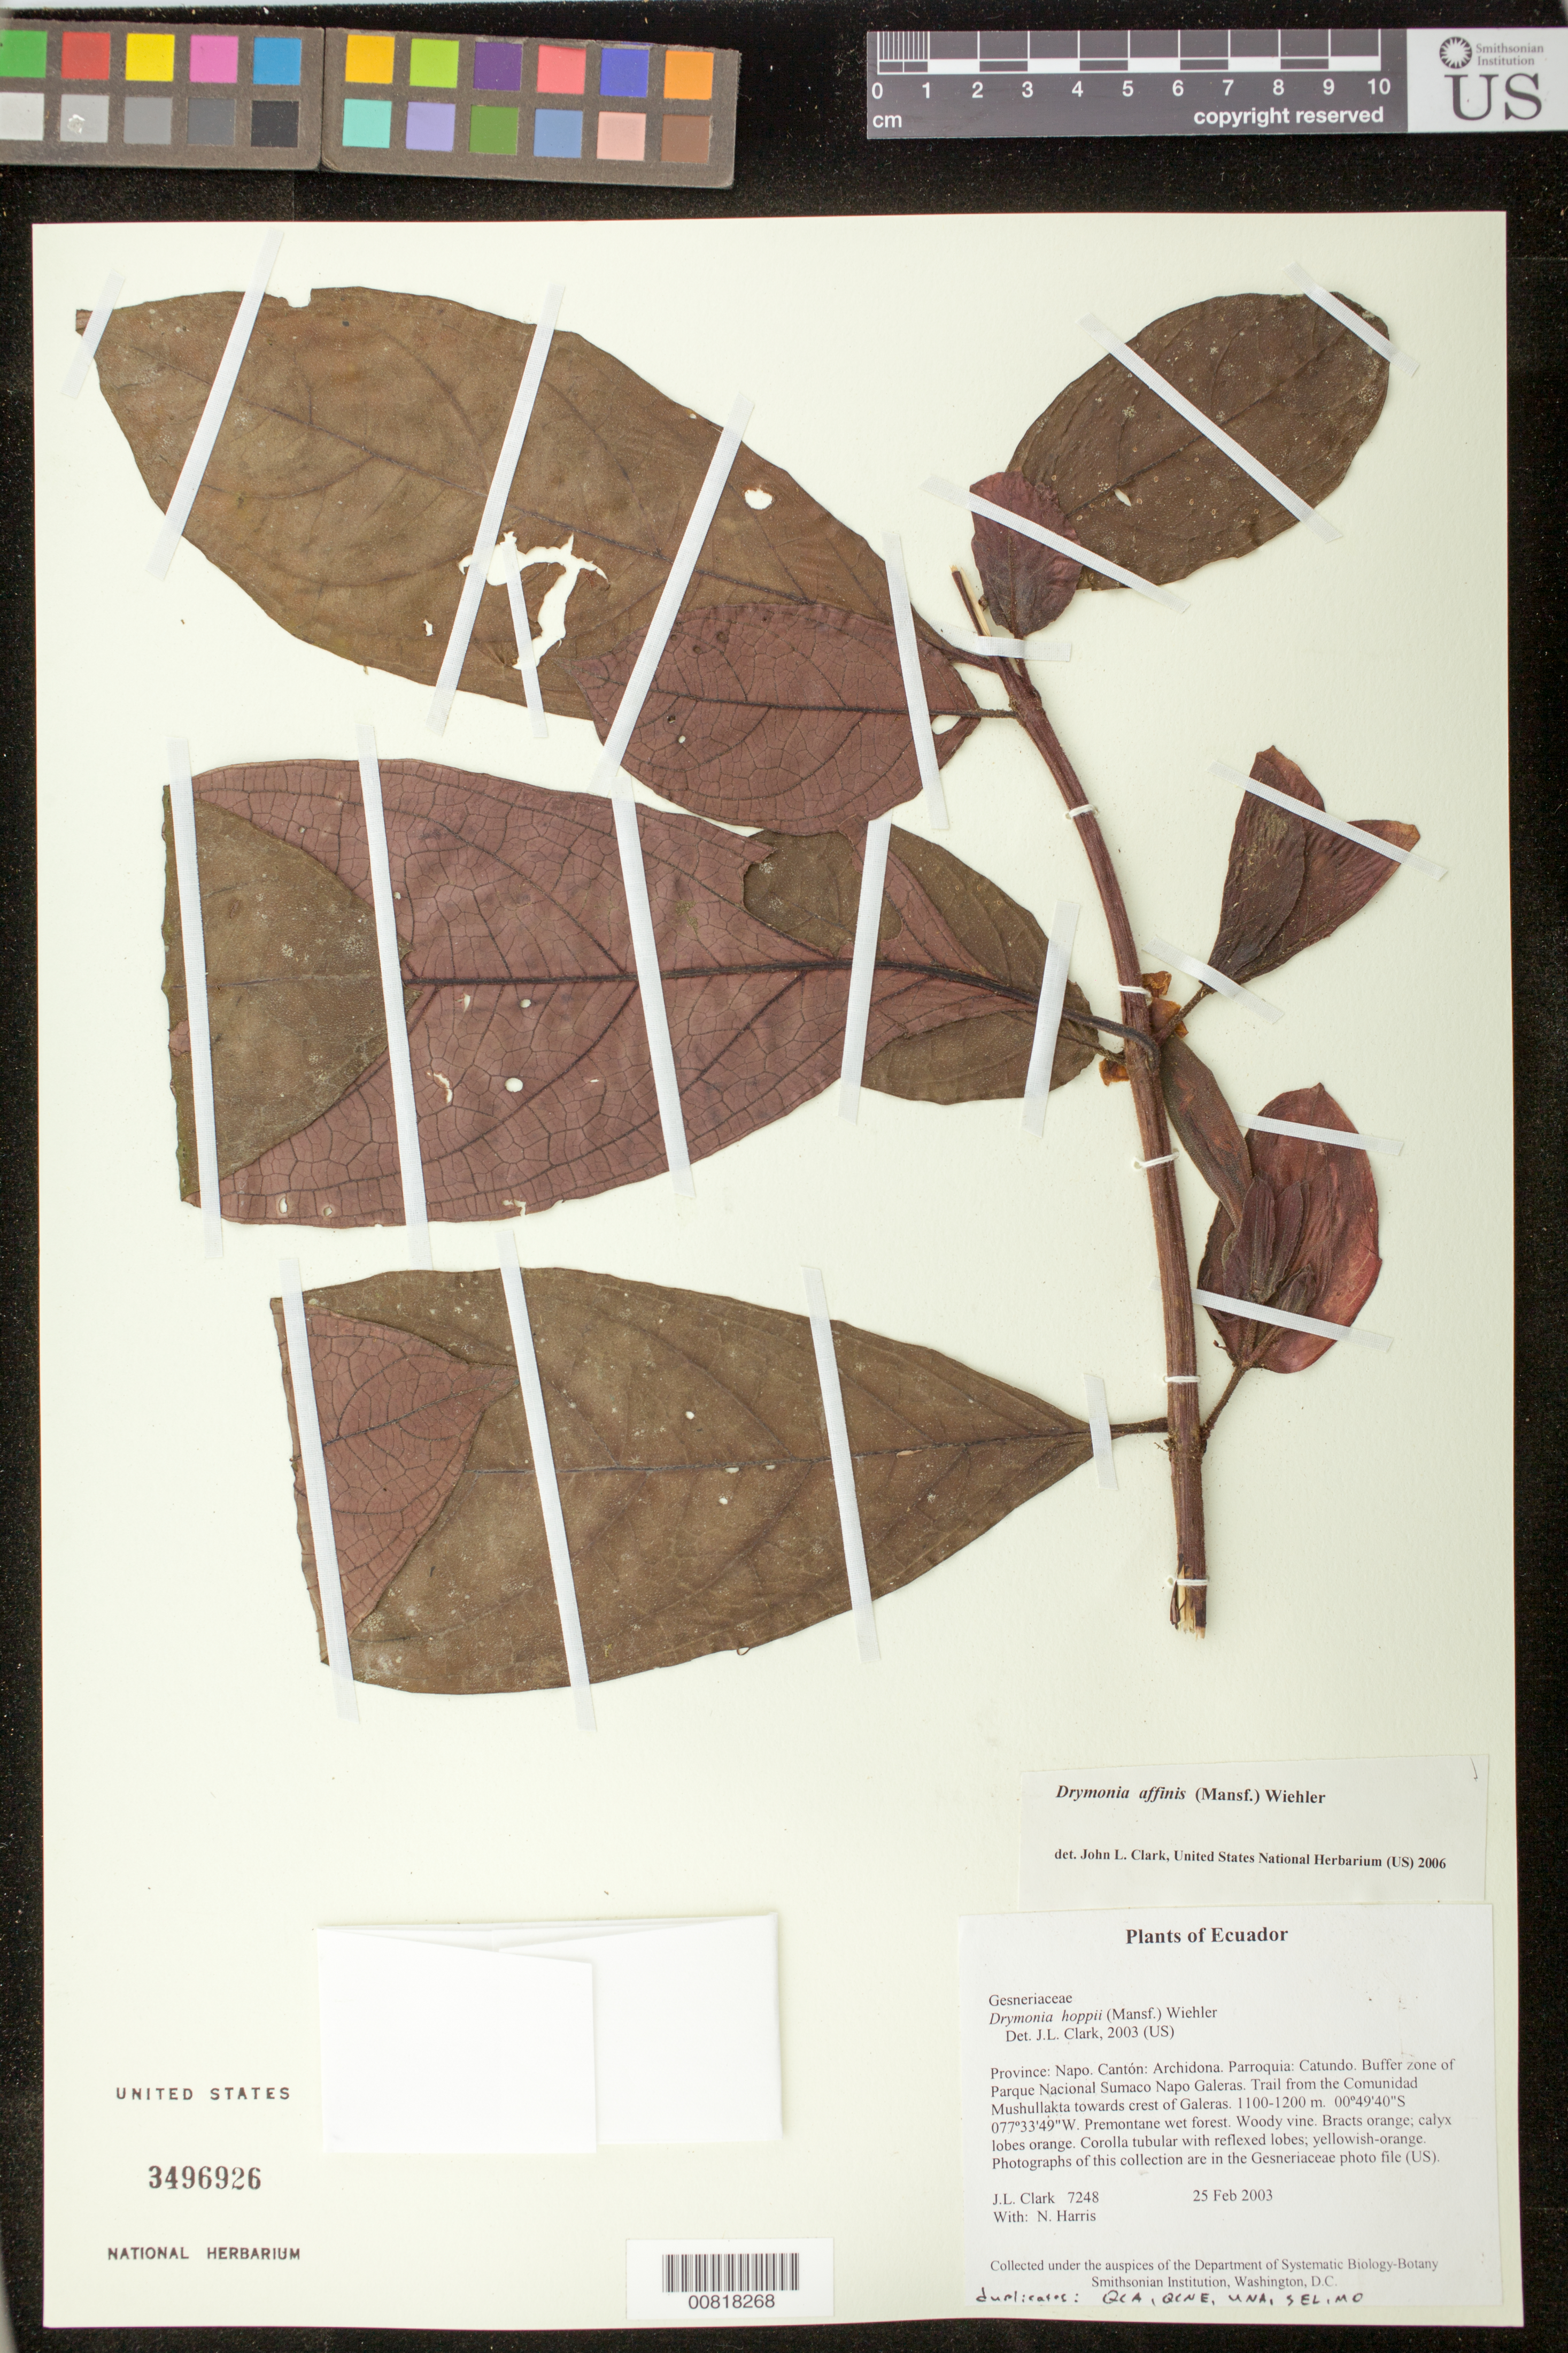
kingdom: Plantae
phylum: Tracheophyta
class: Magnoliopsida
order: Lamiales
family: Gesneriaceae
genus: Drymonia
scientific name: Drymonia affinis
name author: (Mansf.) Wiehler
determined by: Clark, J. L., (SEL), The Marie Selby Botanical Garden (UNITED STATES)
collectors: J. L. Clark & N. Harris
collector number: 7248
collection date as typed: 25 Feb 2003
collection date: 2003-02-25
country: Ecuador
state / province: Napo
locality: Archidona. Parroquia: Catundo. Buffer zone of Parque Nacional Sumaco Napo Galeras. Trail from the Comunidad Mushullakta towards crest of Galeras.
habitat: Premontane wet forest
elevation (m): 1100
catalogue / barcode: US 3496926